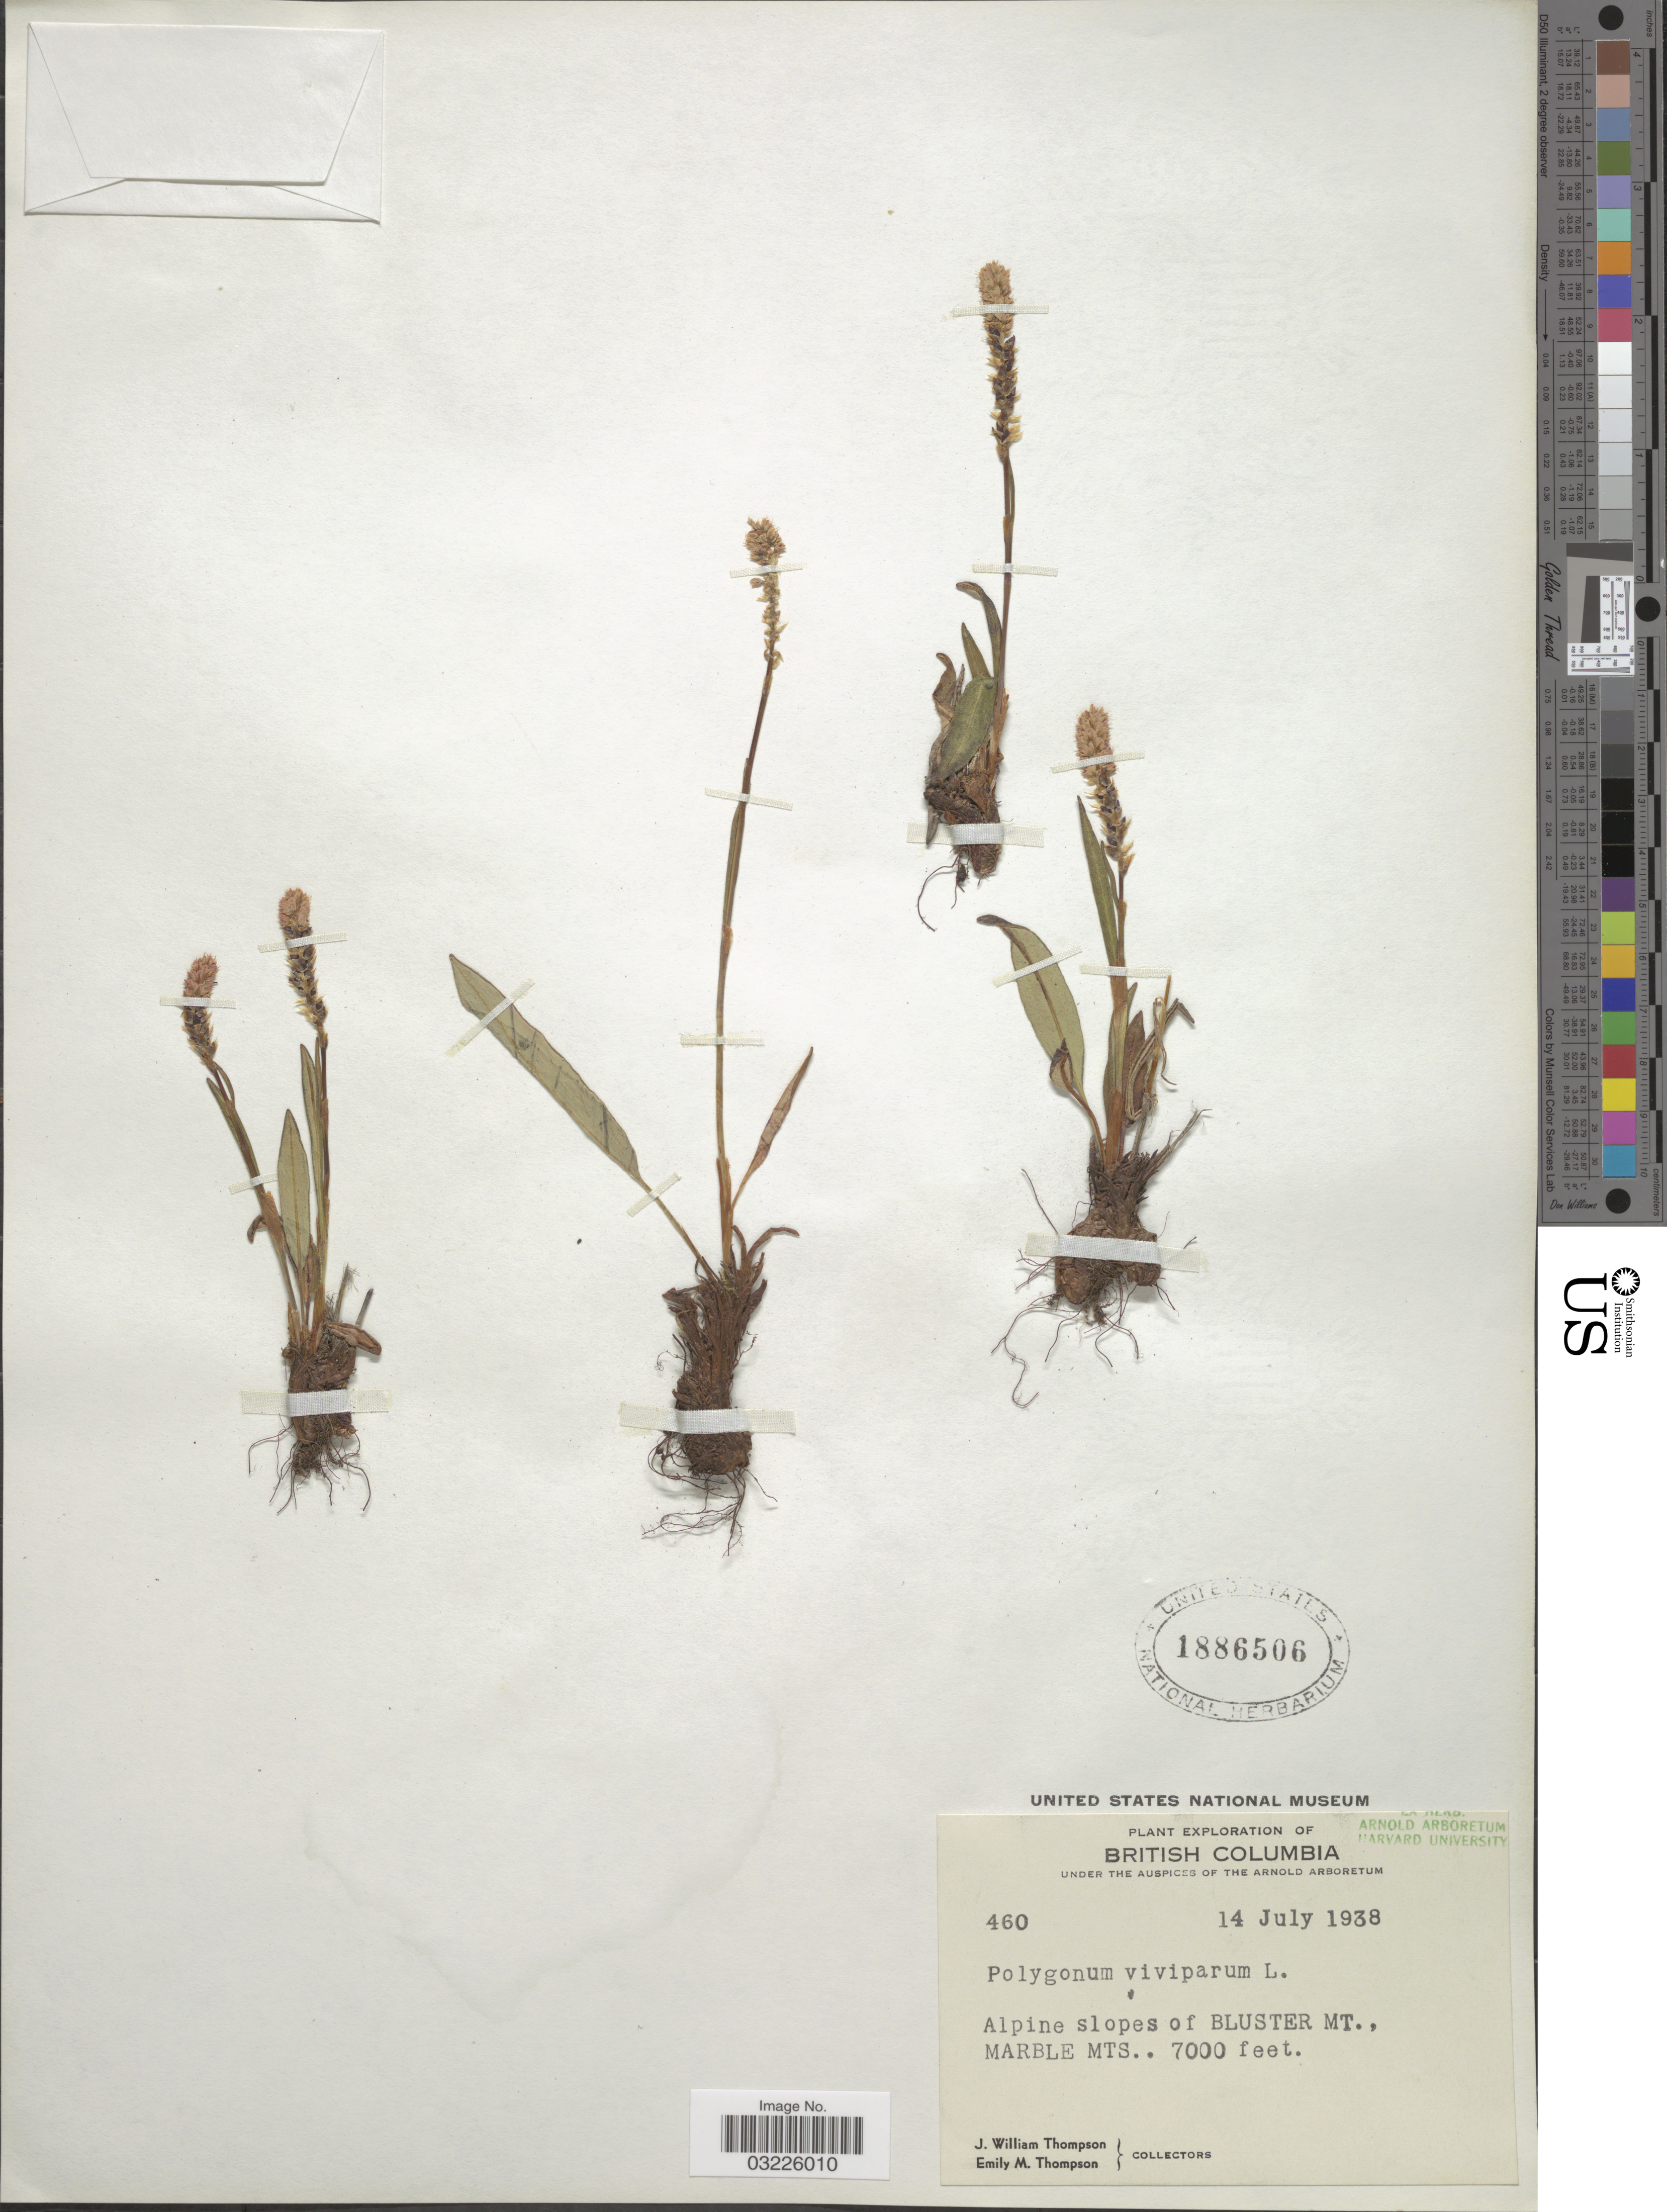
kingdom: Plantae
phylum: Tracheophyta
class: Magnoliopsida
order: Caryophyllales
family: Polygonaceae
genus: Bistorta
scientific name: Bistorta vivipara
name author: (L.) Delarbre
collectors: J. W. Thompson & E. M. Thompson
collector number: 460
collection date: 1938-07-14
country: Canada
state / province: British Columbia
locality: Alpine slopes of Bluster Mt., Marble Mts.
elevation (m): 2134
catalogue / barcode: US 1886506